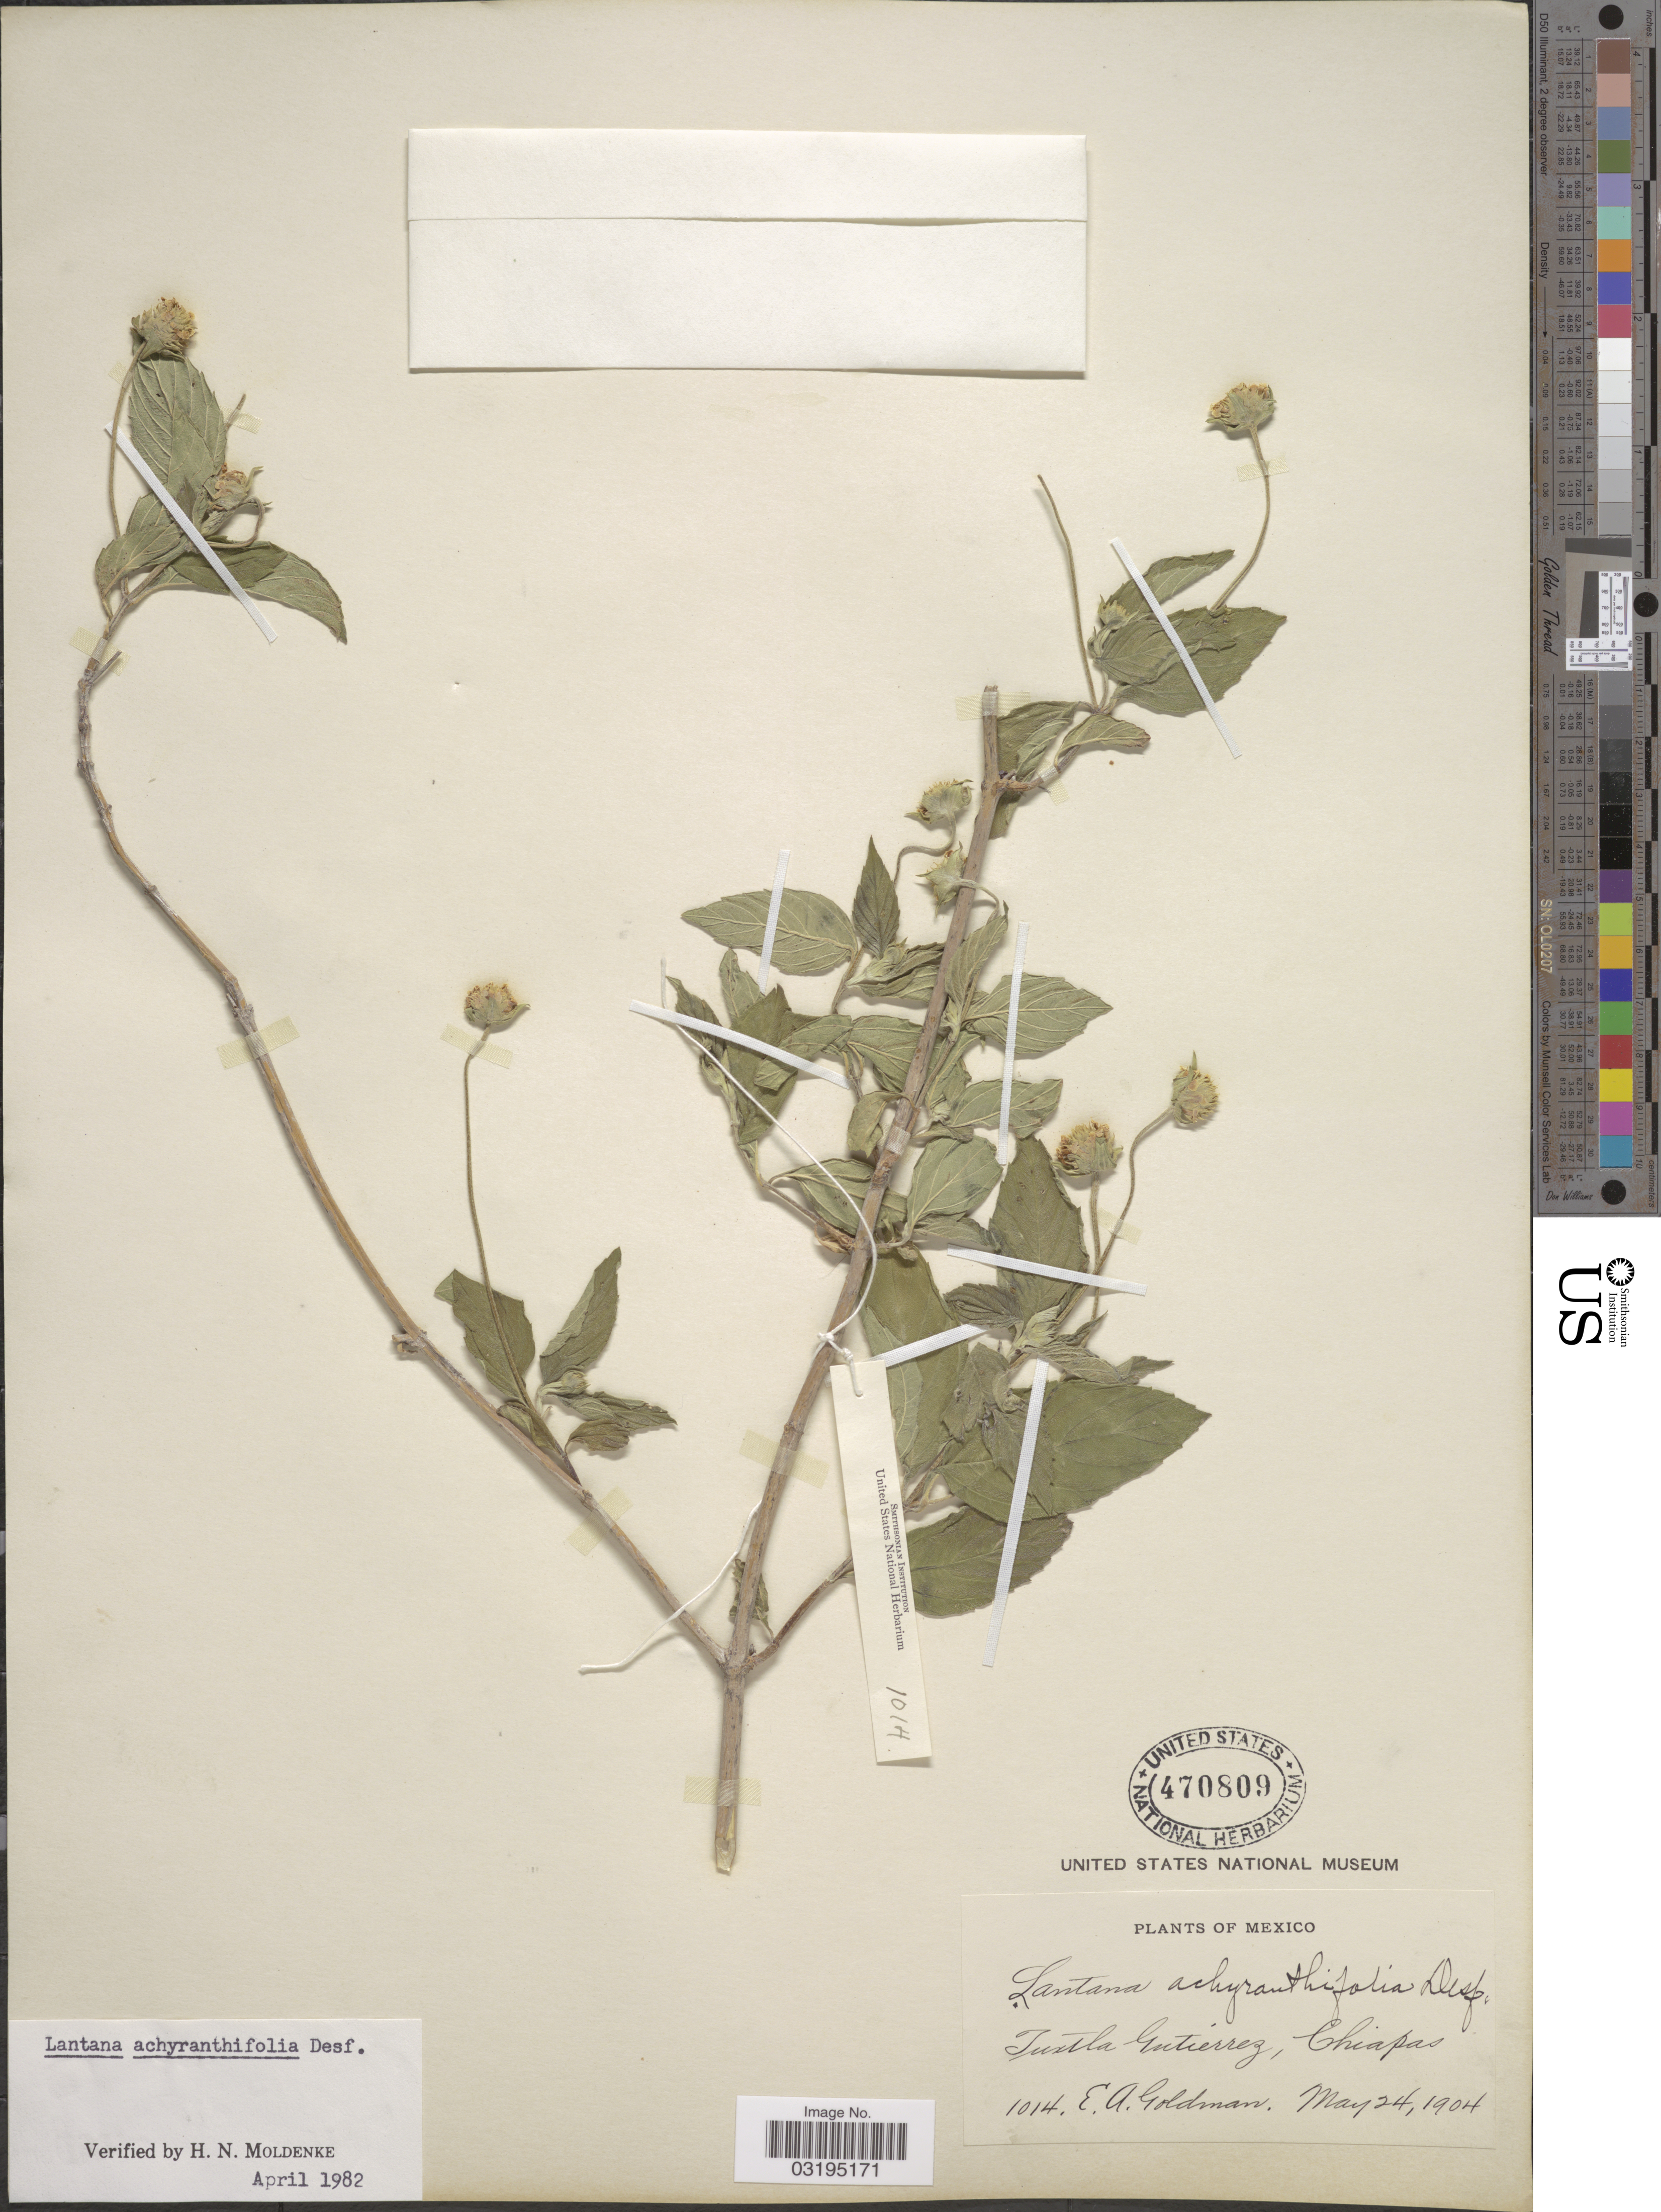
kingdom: Plantae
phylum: Tracheophyta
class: Magnoliopsida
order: Lamiales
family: Verbenaceae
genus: Lantana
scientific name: Lantana achyranthifolia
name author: Desf.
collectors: E. A. Goldman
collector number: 1014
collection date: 1904-05-24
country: Mexico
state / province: Chiapas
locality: Tuxtla Gutierrez.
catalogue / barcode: US 470809